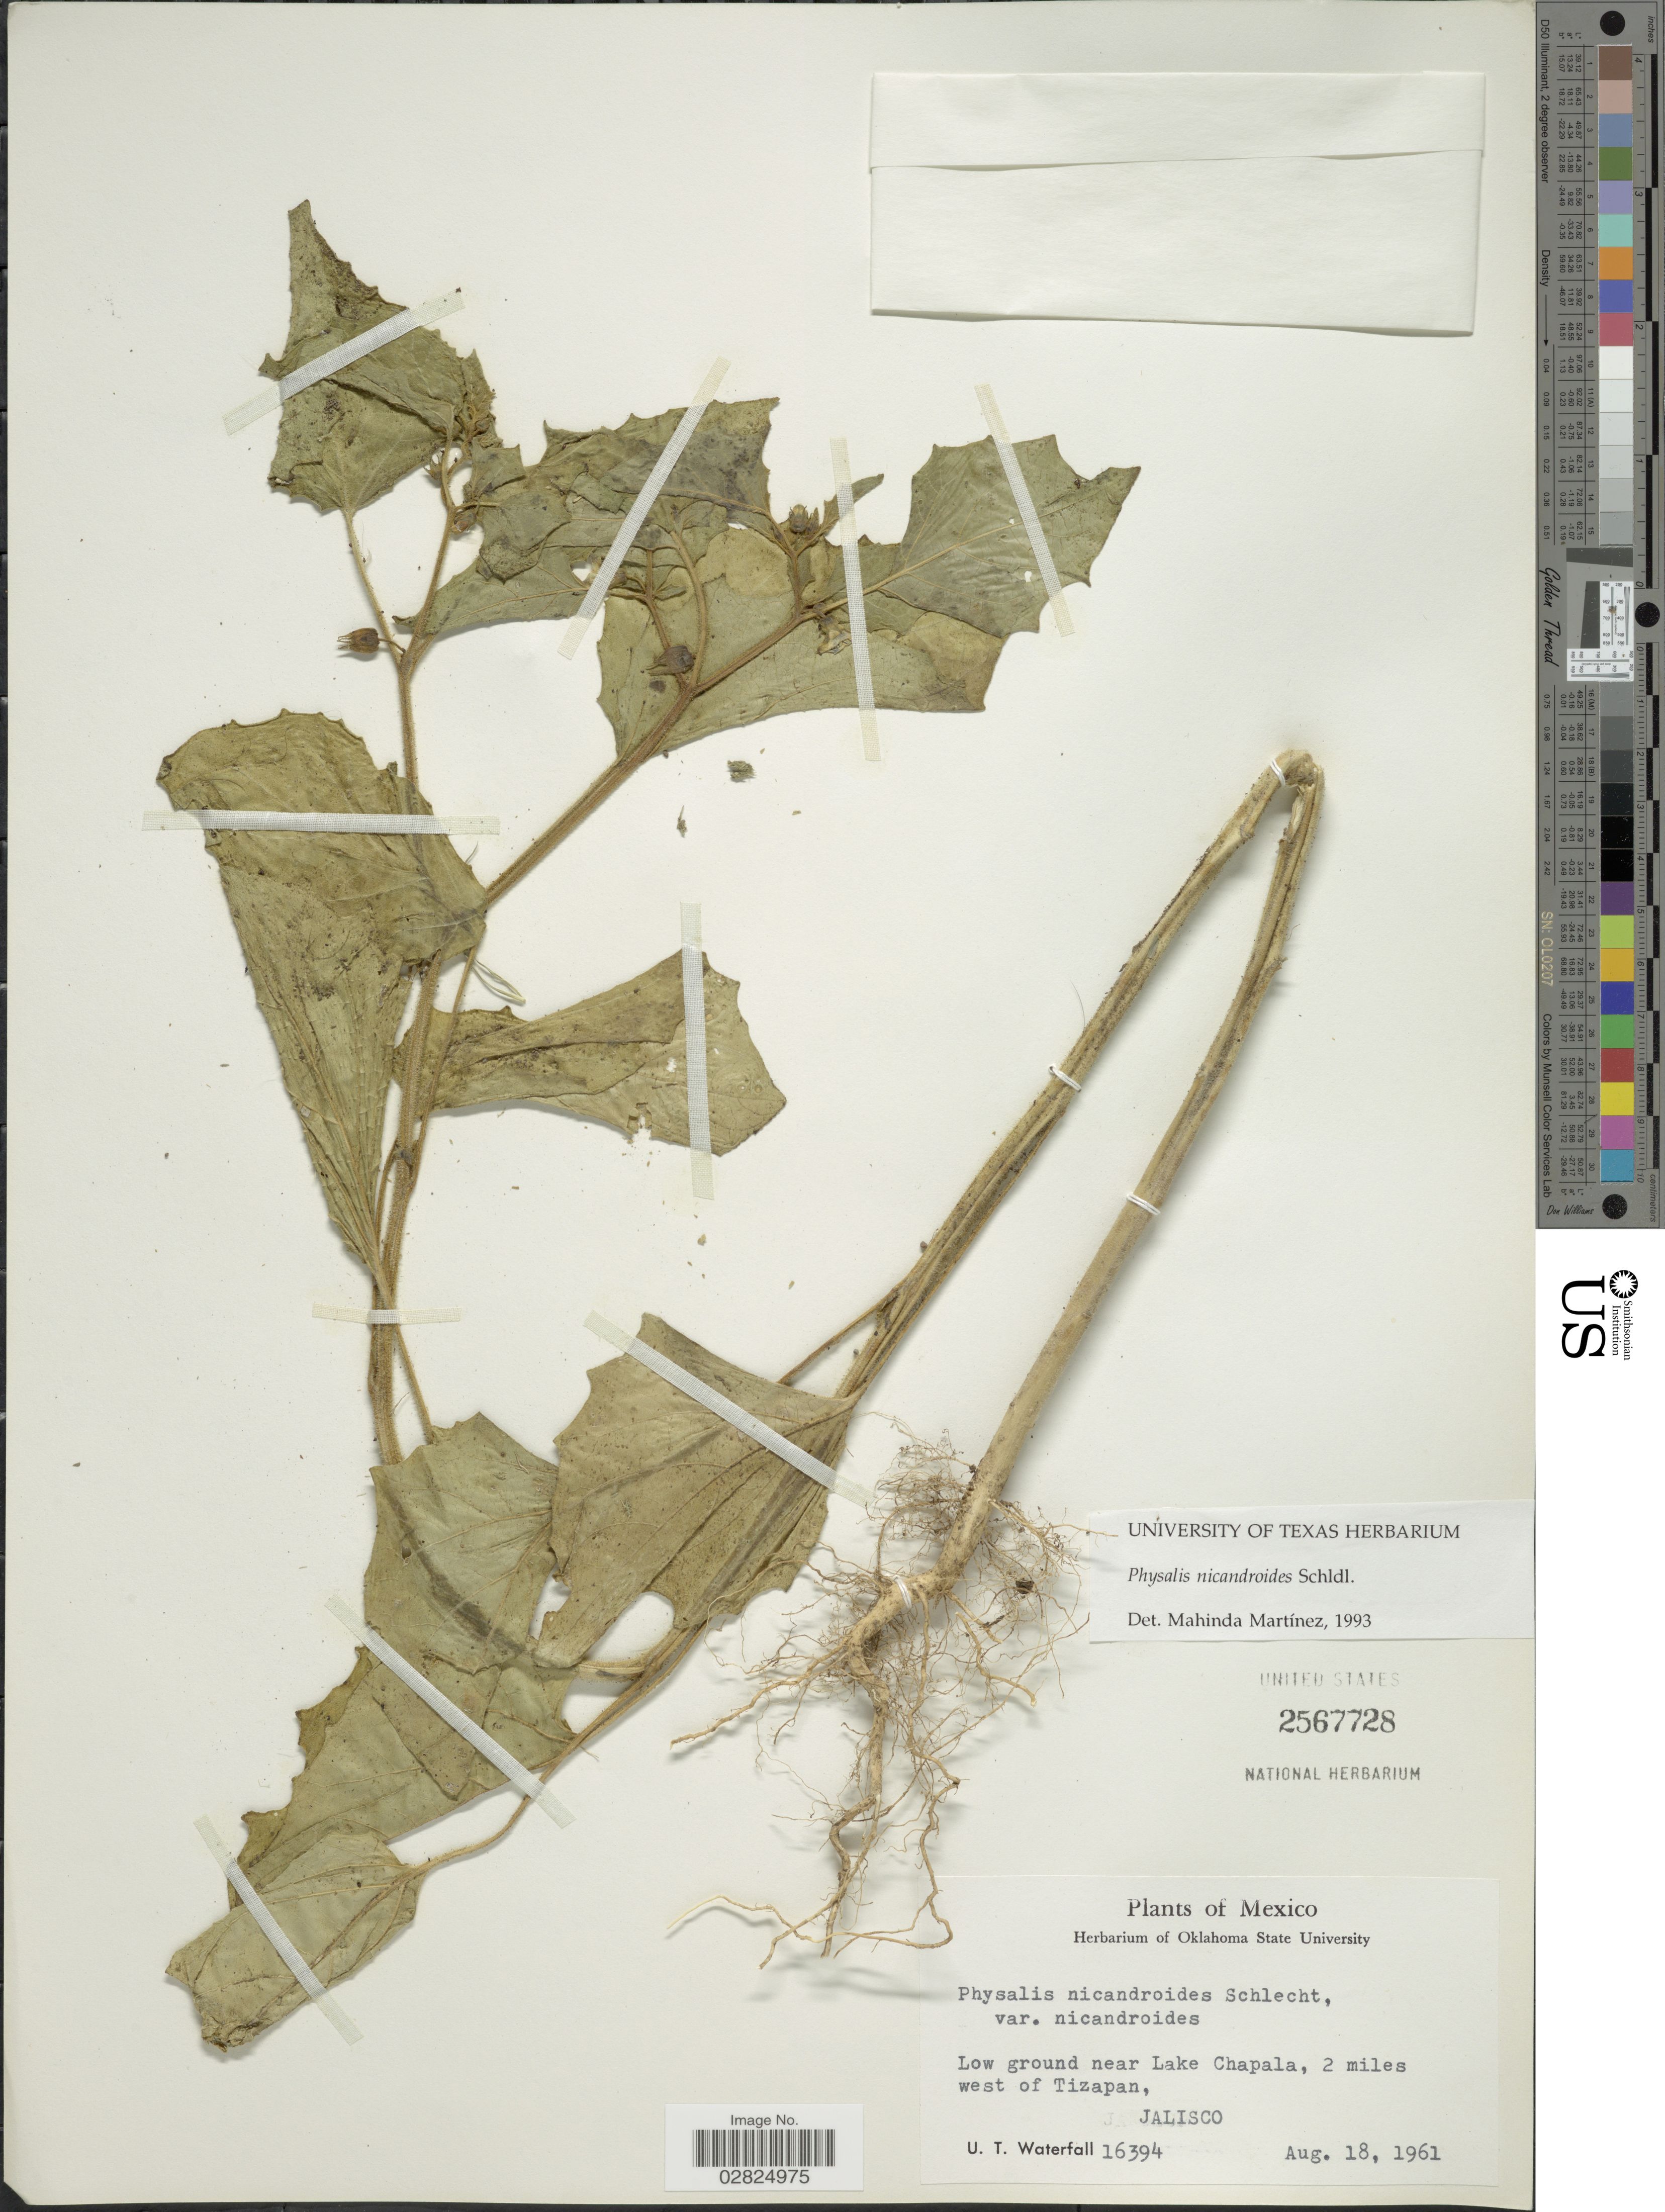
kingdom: Plantae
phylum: Tracheophyta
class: Magnoliopsida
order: Solanales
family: Solanaceae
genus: Physalis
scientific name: Physalis nicandroides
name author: Schltdl.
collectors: U. T. Waterfall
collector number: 16394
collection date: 1961-08-18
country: Mexico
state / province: Jalisco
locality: Low ground near Lake Chapala, 2 miles west of Tizapan.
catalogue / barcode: US 2567728